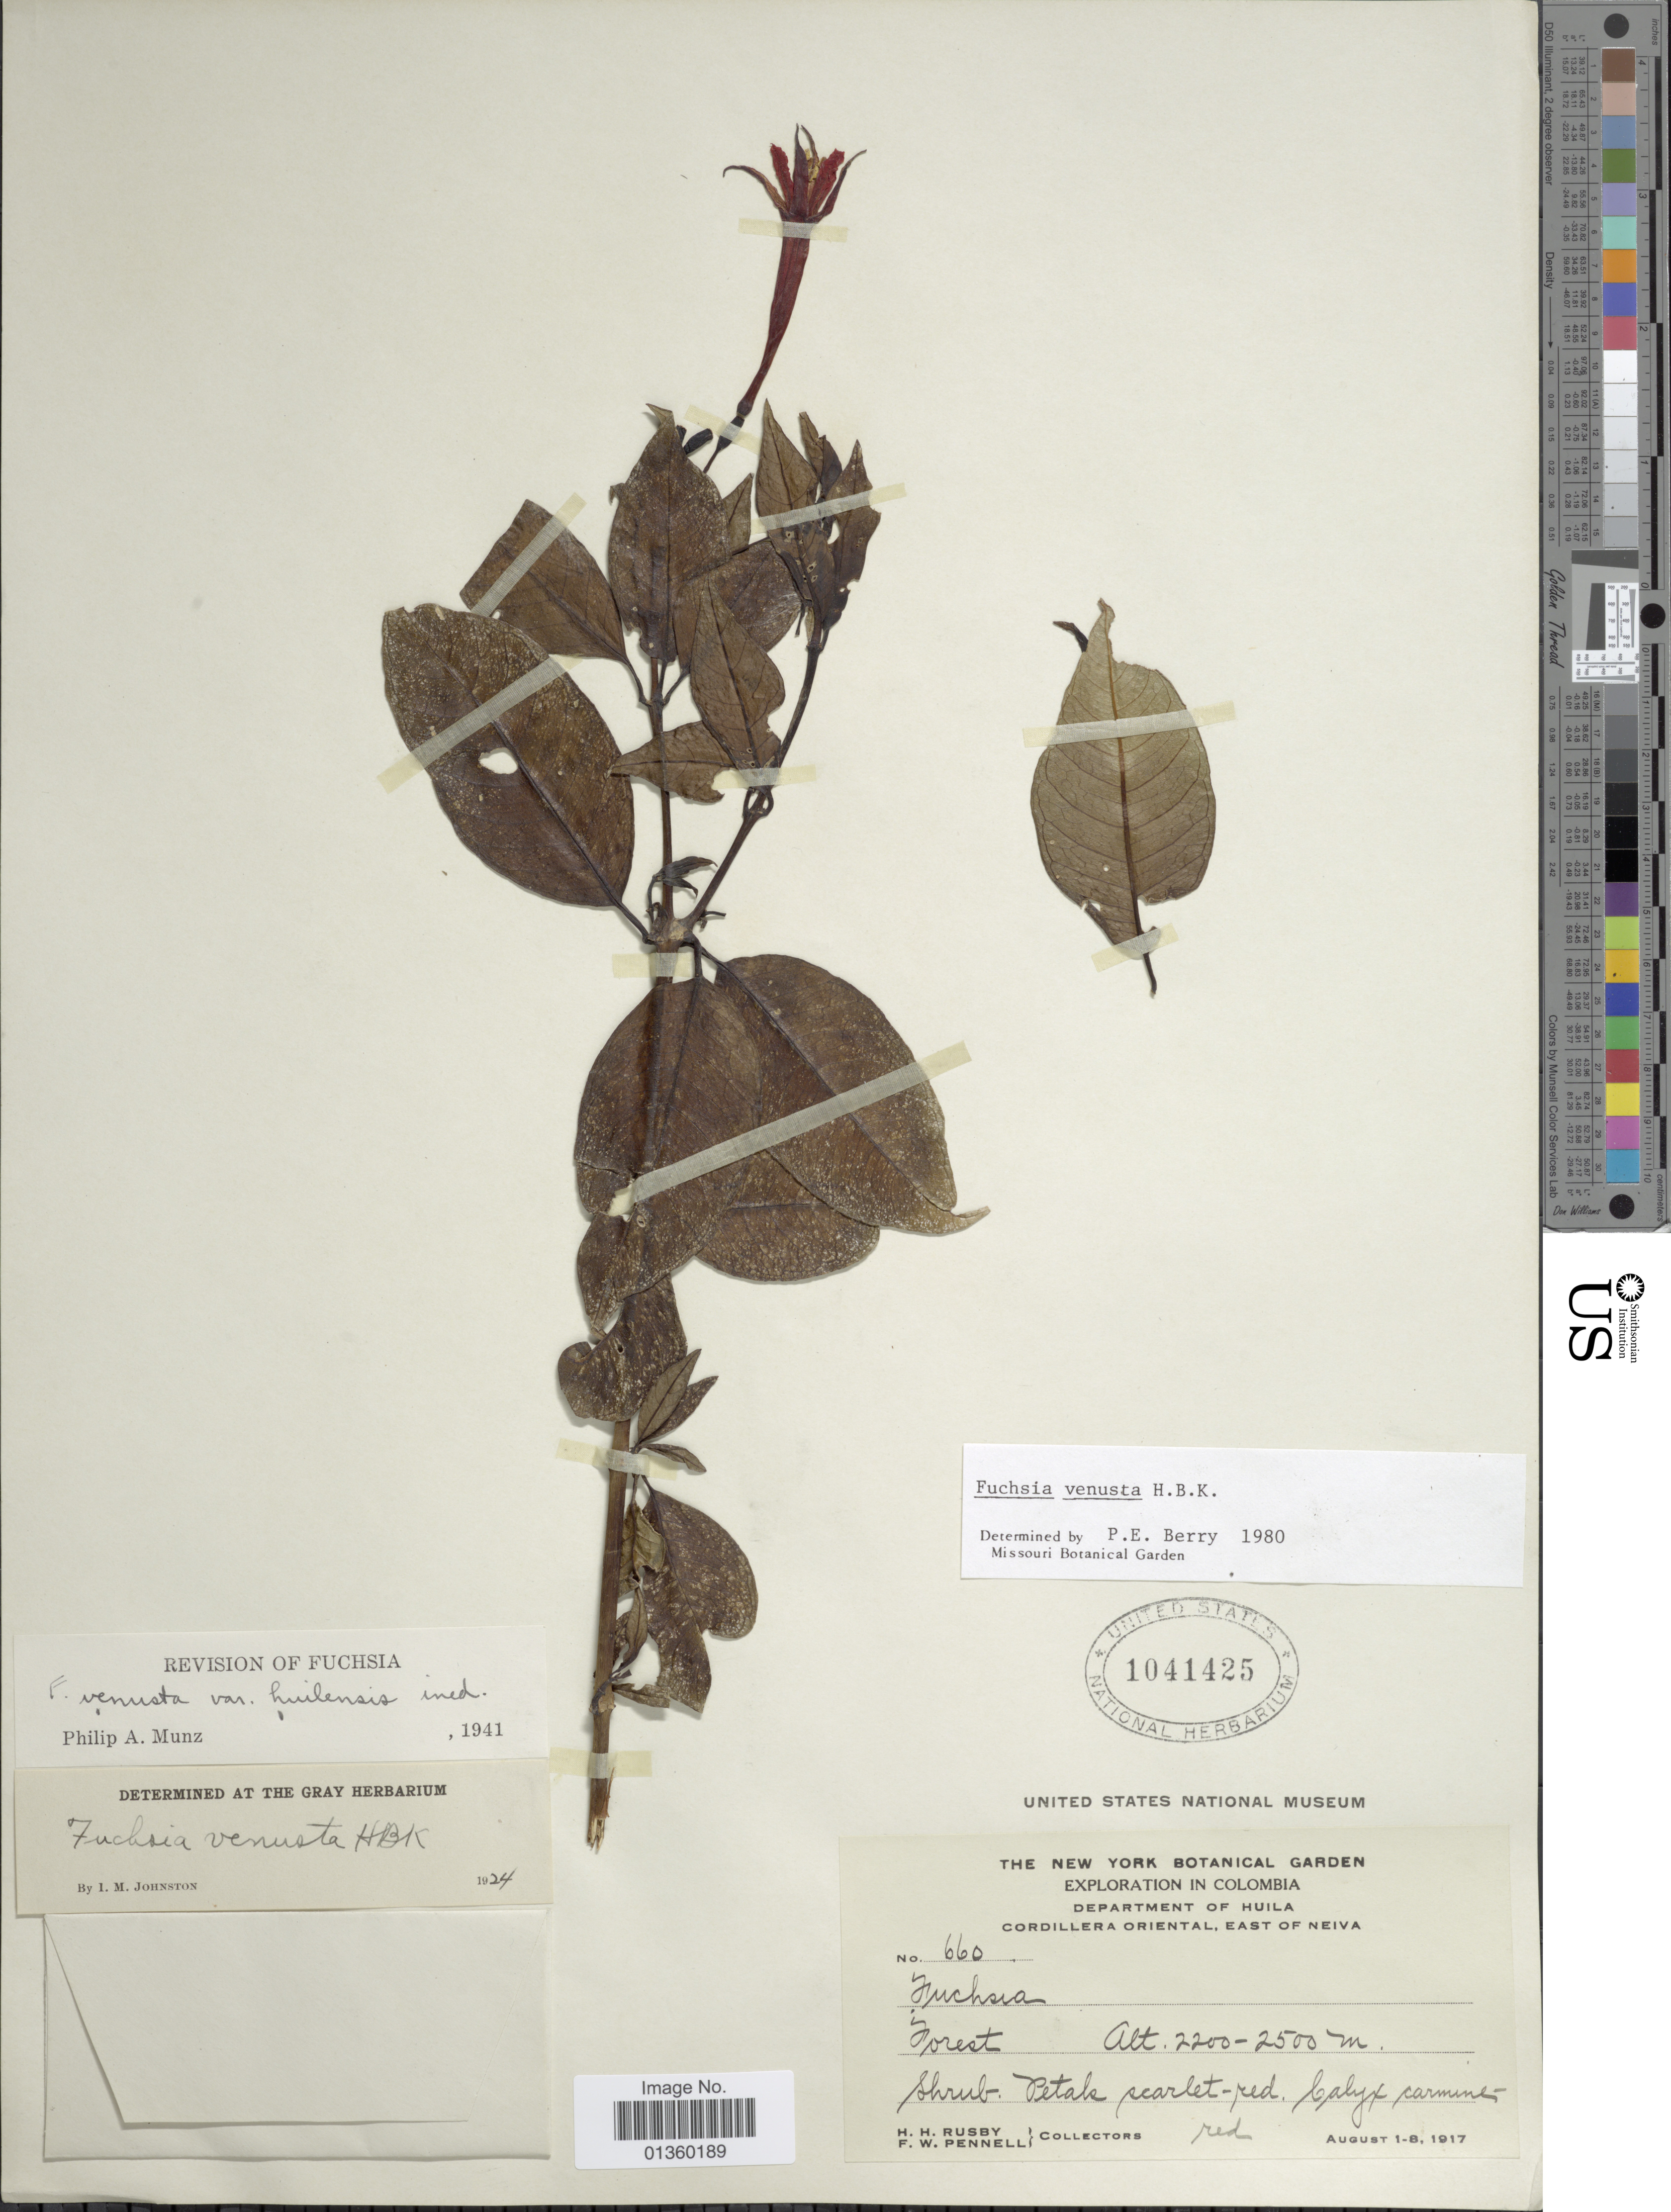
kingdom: Plantae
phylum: Tracheophyta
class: Magnoliopsida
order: Myrtales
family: Onagraceae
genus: Fuchsia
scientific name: Fuchsia venusta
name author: Kunth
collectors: H. H. Rusby & F. W. Pennell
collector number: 660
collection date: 1917-08-01/1917-08-08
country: Colombia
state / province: Huila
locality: Cordillera Oriental, East of Neiva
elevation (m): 2200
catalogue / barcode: US 1041425